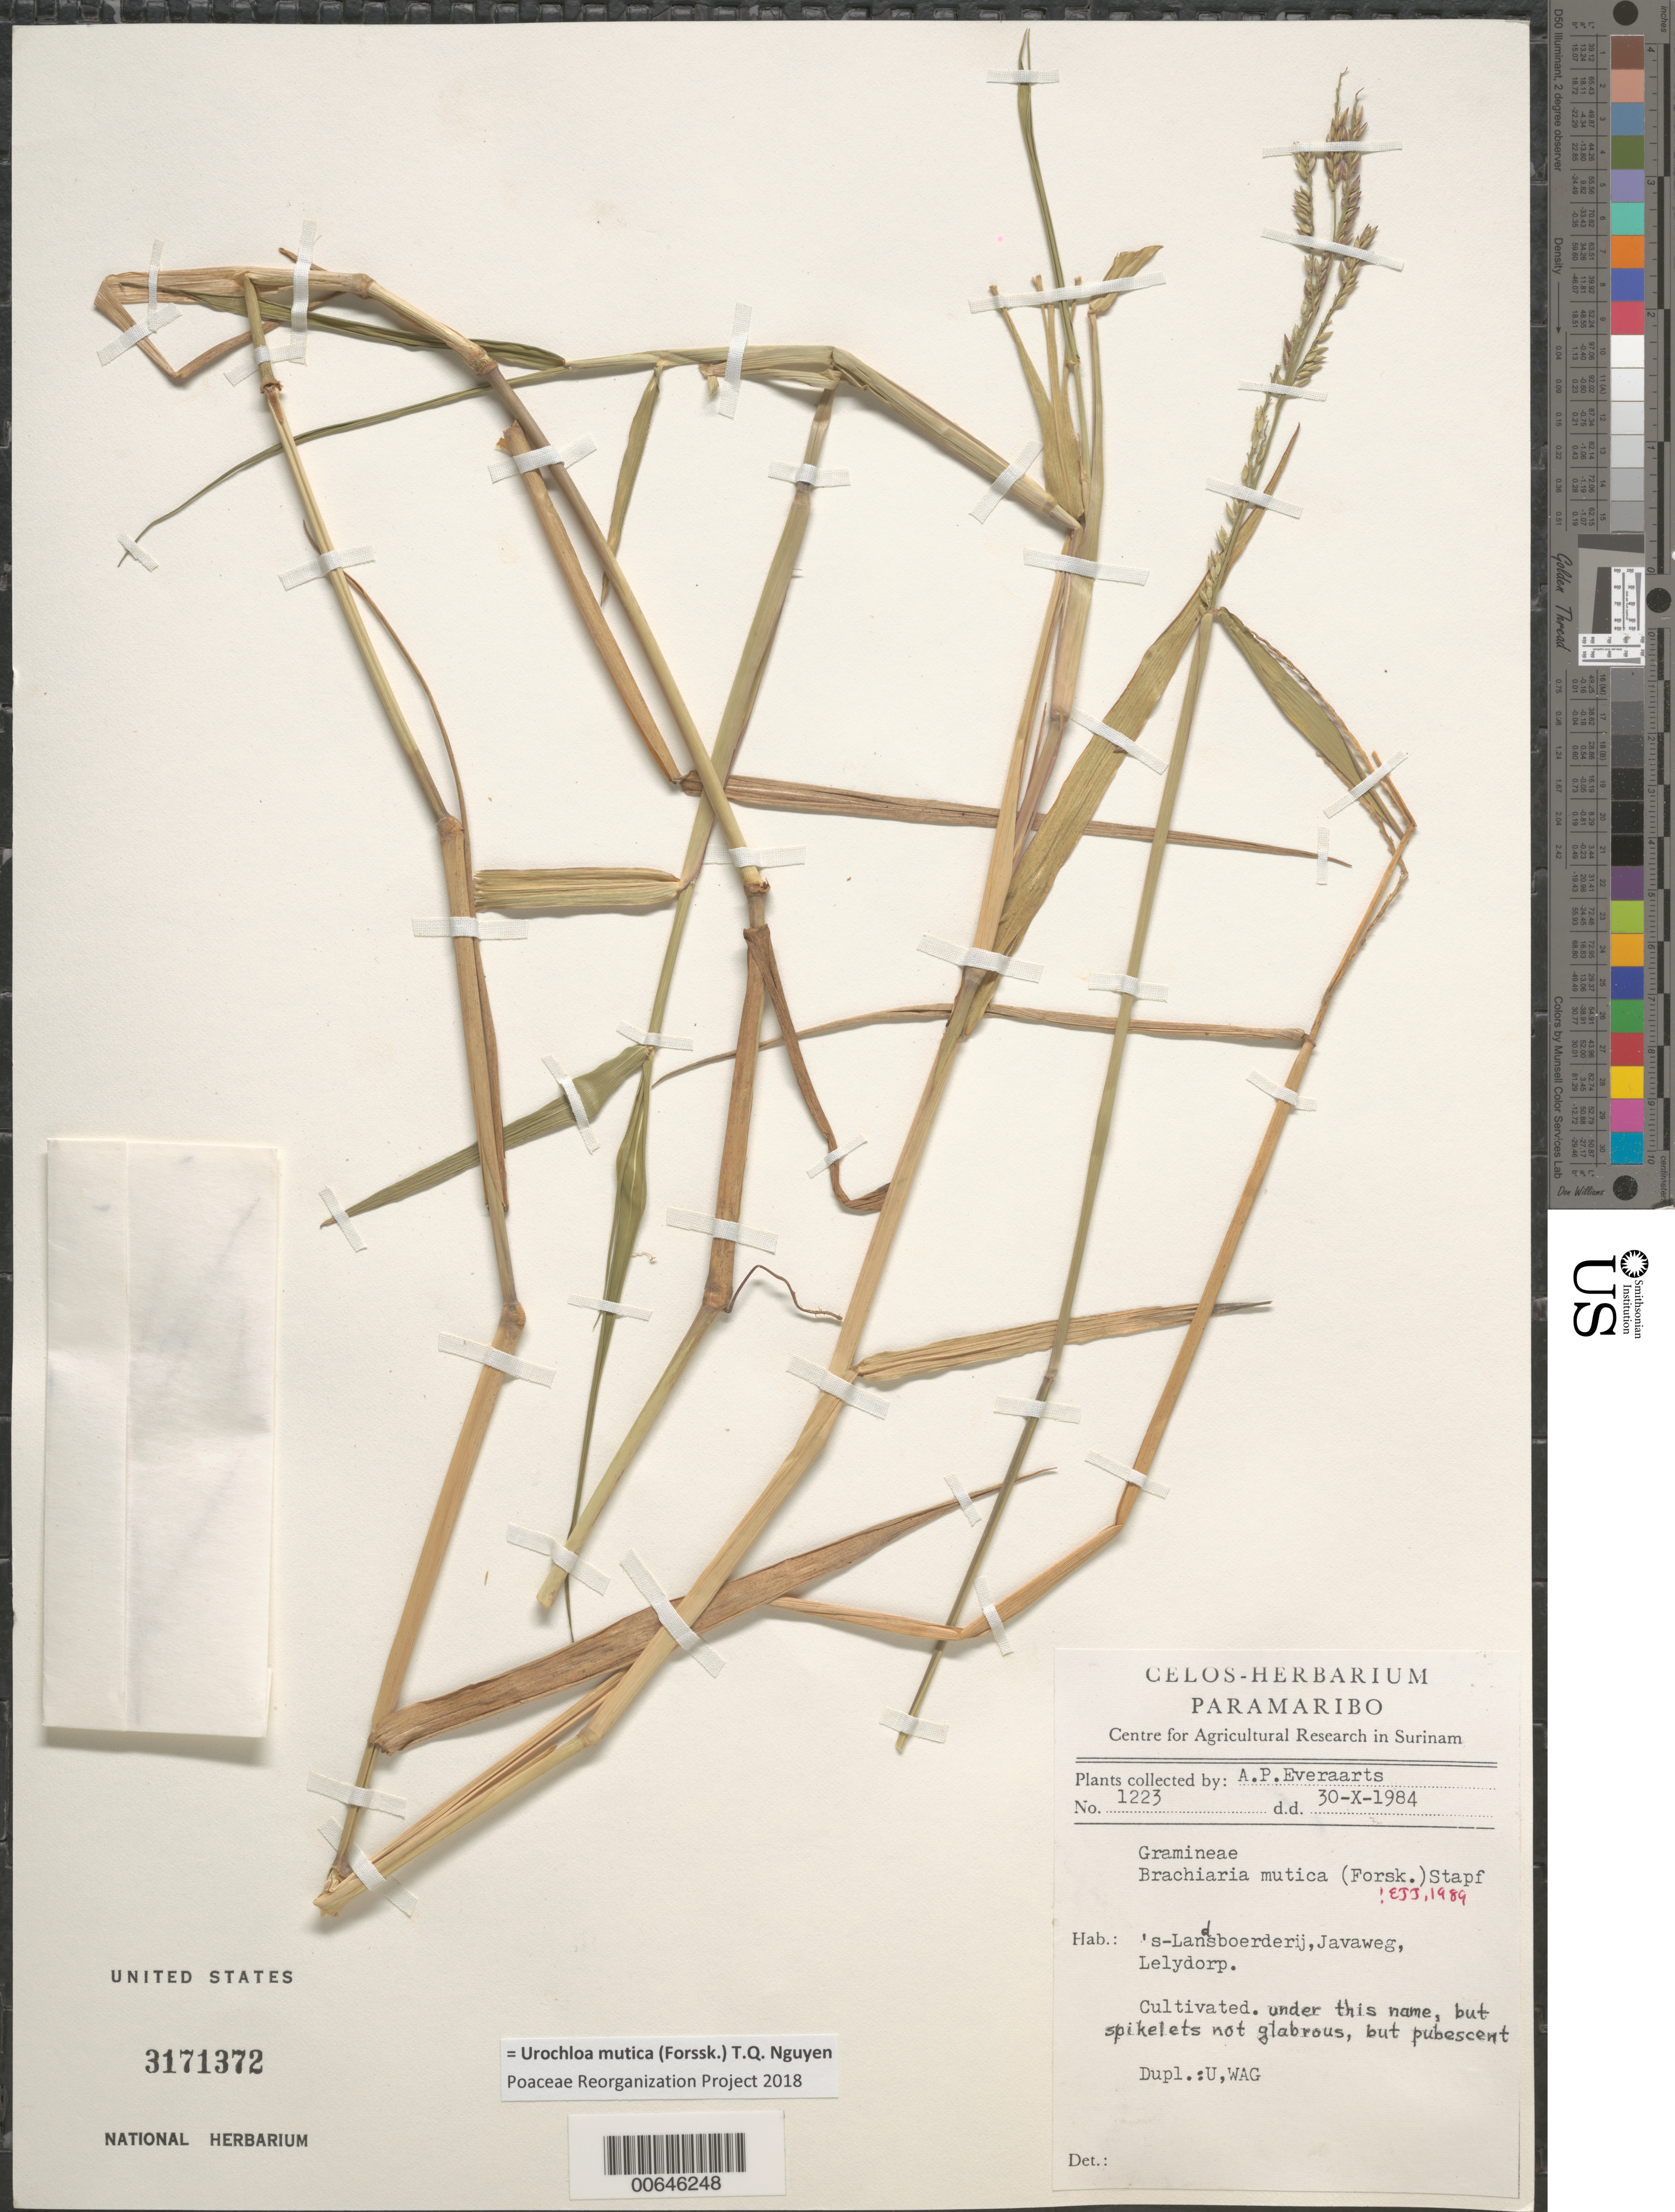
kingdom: Plantae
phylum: Tracheophyta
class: Liliopsida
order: Poales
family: Poaceae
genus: Brachiaria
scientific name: Brachiaria mutica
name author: (Forssk.) Stapf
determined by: Judziewicz, E. J.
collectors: A. Everaarts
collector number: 1223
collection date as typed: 30-Oct-84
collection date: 1984-10-30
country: Suriname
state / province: Saramacca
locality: Landsboerderij, Javaweg, Lelydorp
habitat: Under this name but spikelets not glabrous, but pubescent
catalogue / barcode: US 3171372